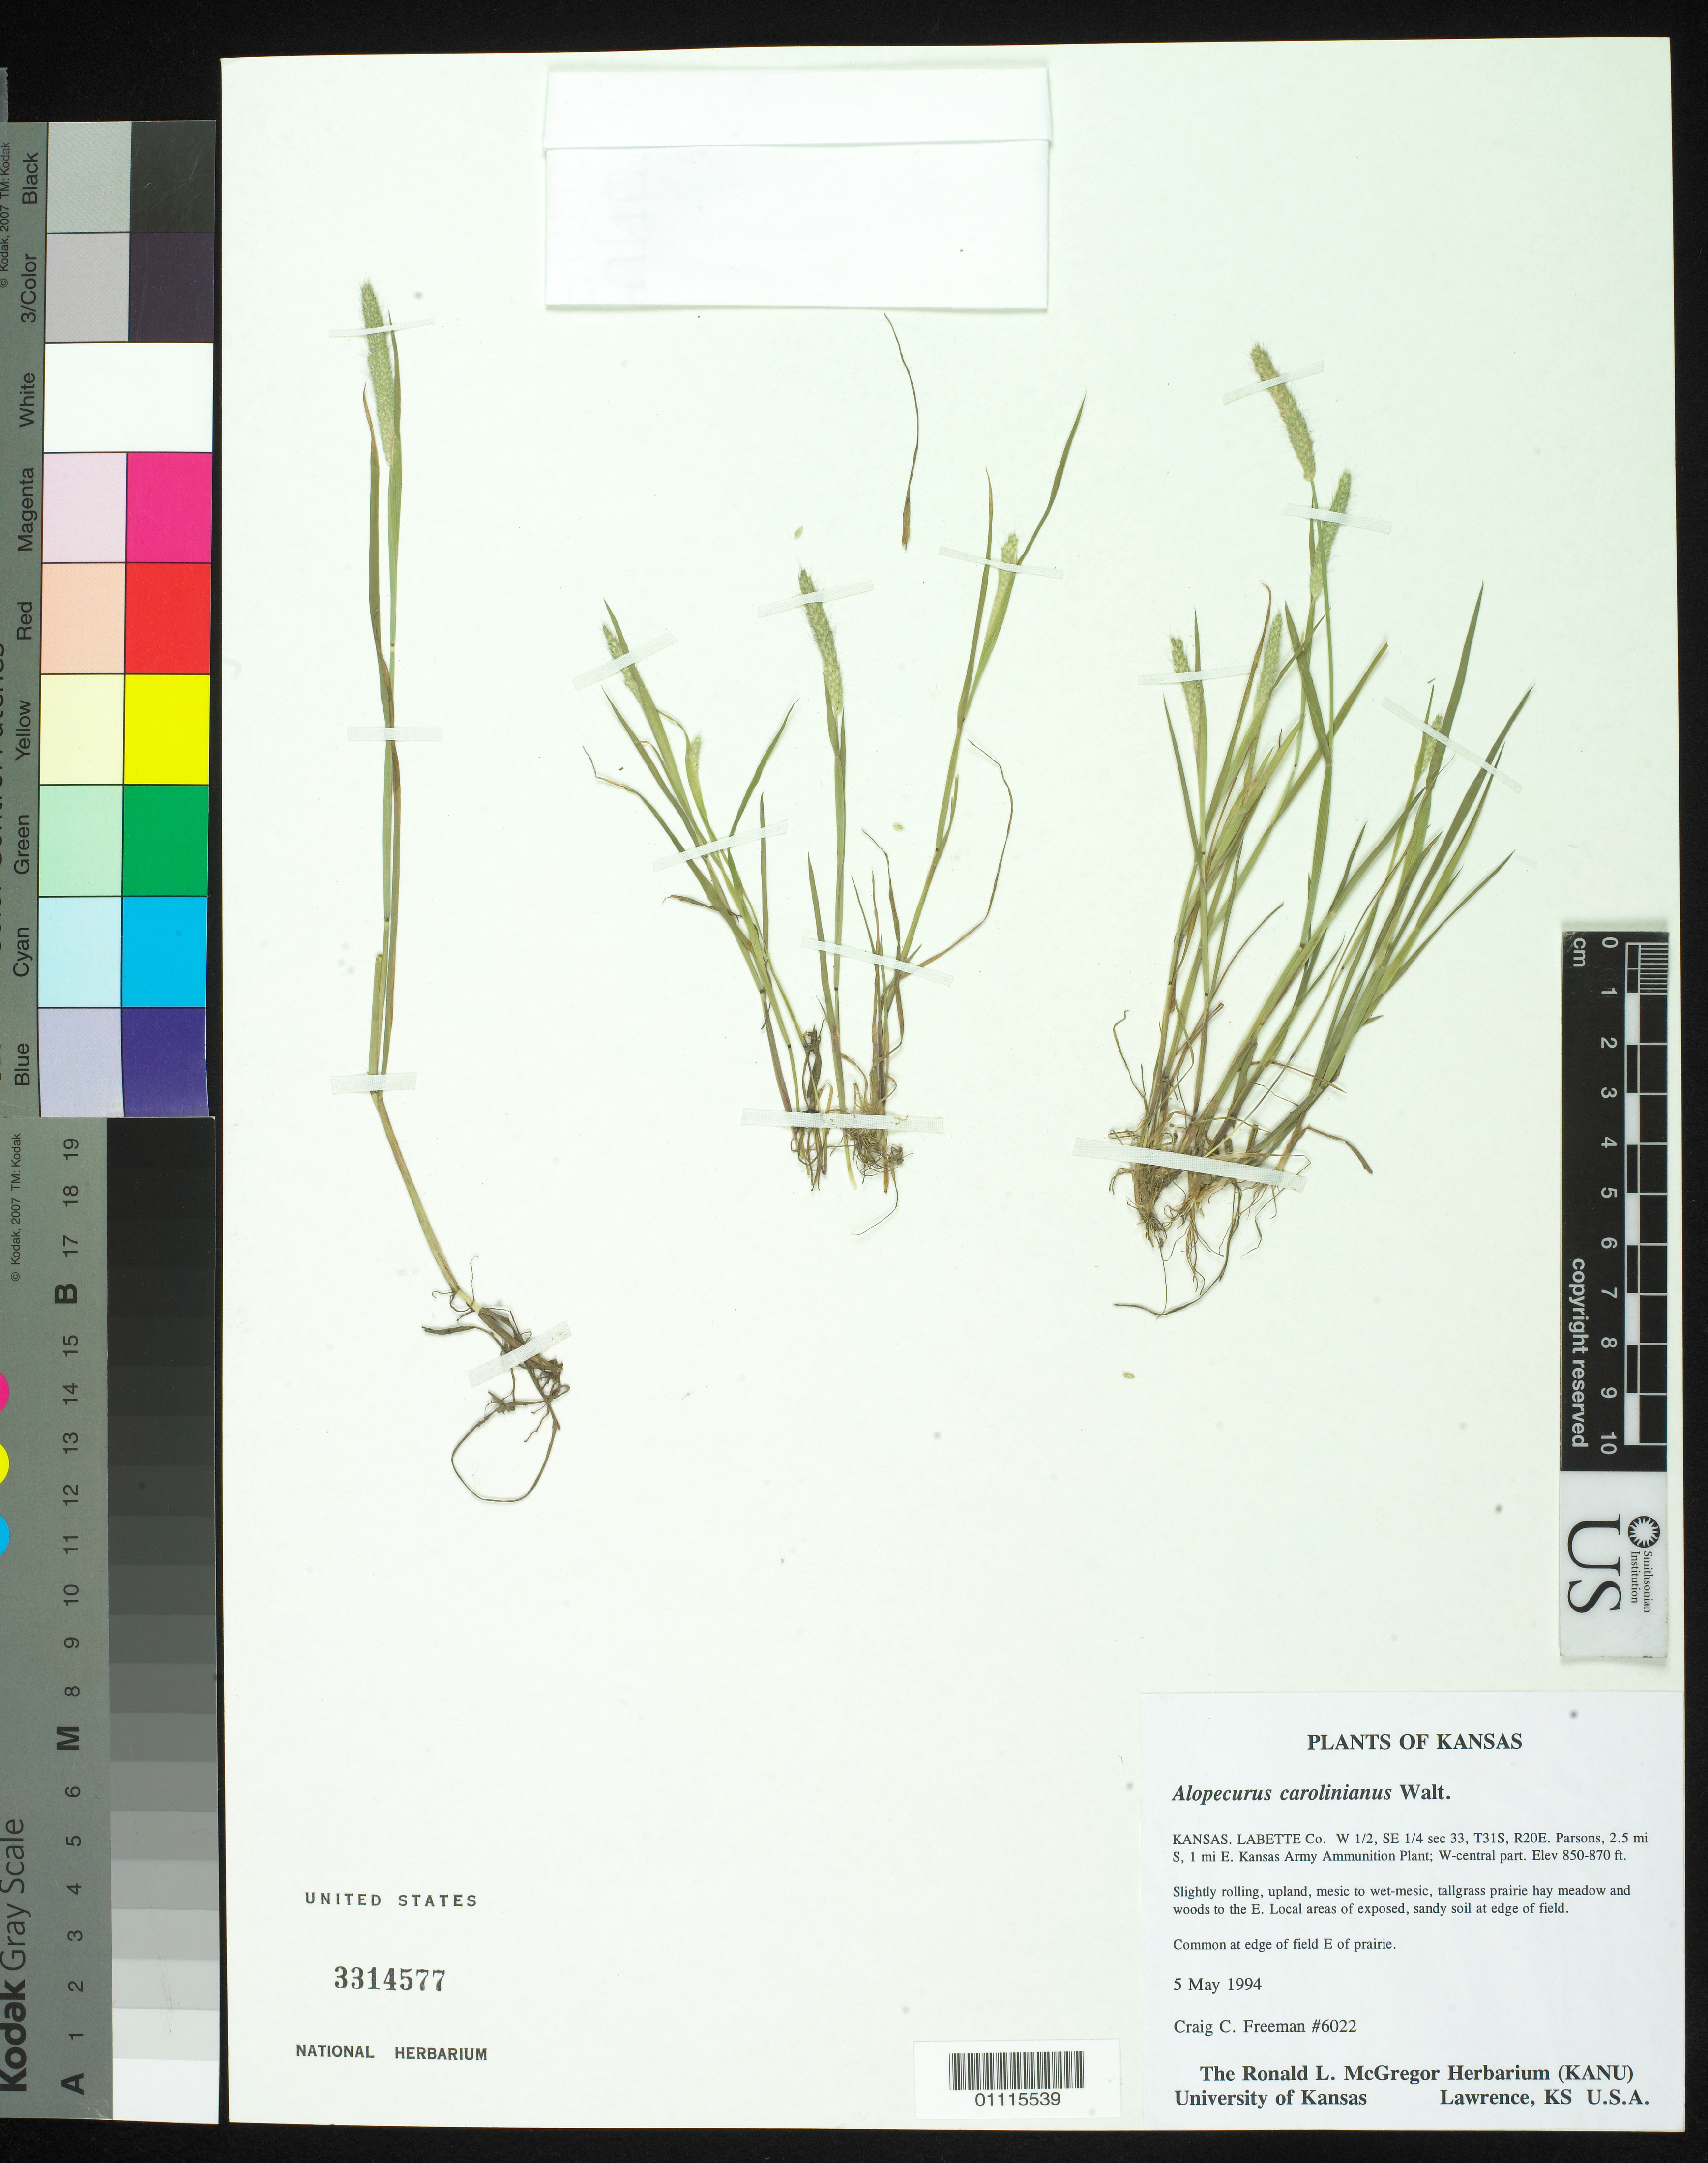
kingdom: Plantae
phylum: Tracheophyta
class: Liliopsida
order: Poales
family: Poaceae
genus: Alopecurus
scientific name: Alopecurus carolinianus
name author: Walter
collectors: C. Freeman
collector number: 6022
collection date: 1994-05-05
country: United States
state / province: Kansas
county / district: Labette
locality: Parsons, 2.5 mi. S, 1 mi. E Kansas Army Ammunition Plant. W-central part.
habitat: Slightly rolling, upland, mesic to wet-mesic, tallgrass prairie hay meadow, and woods to the E. Local areas of exposed, sandy soil at edge of field.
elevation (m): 259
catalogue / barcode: US 3314577